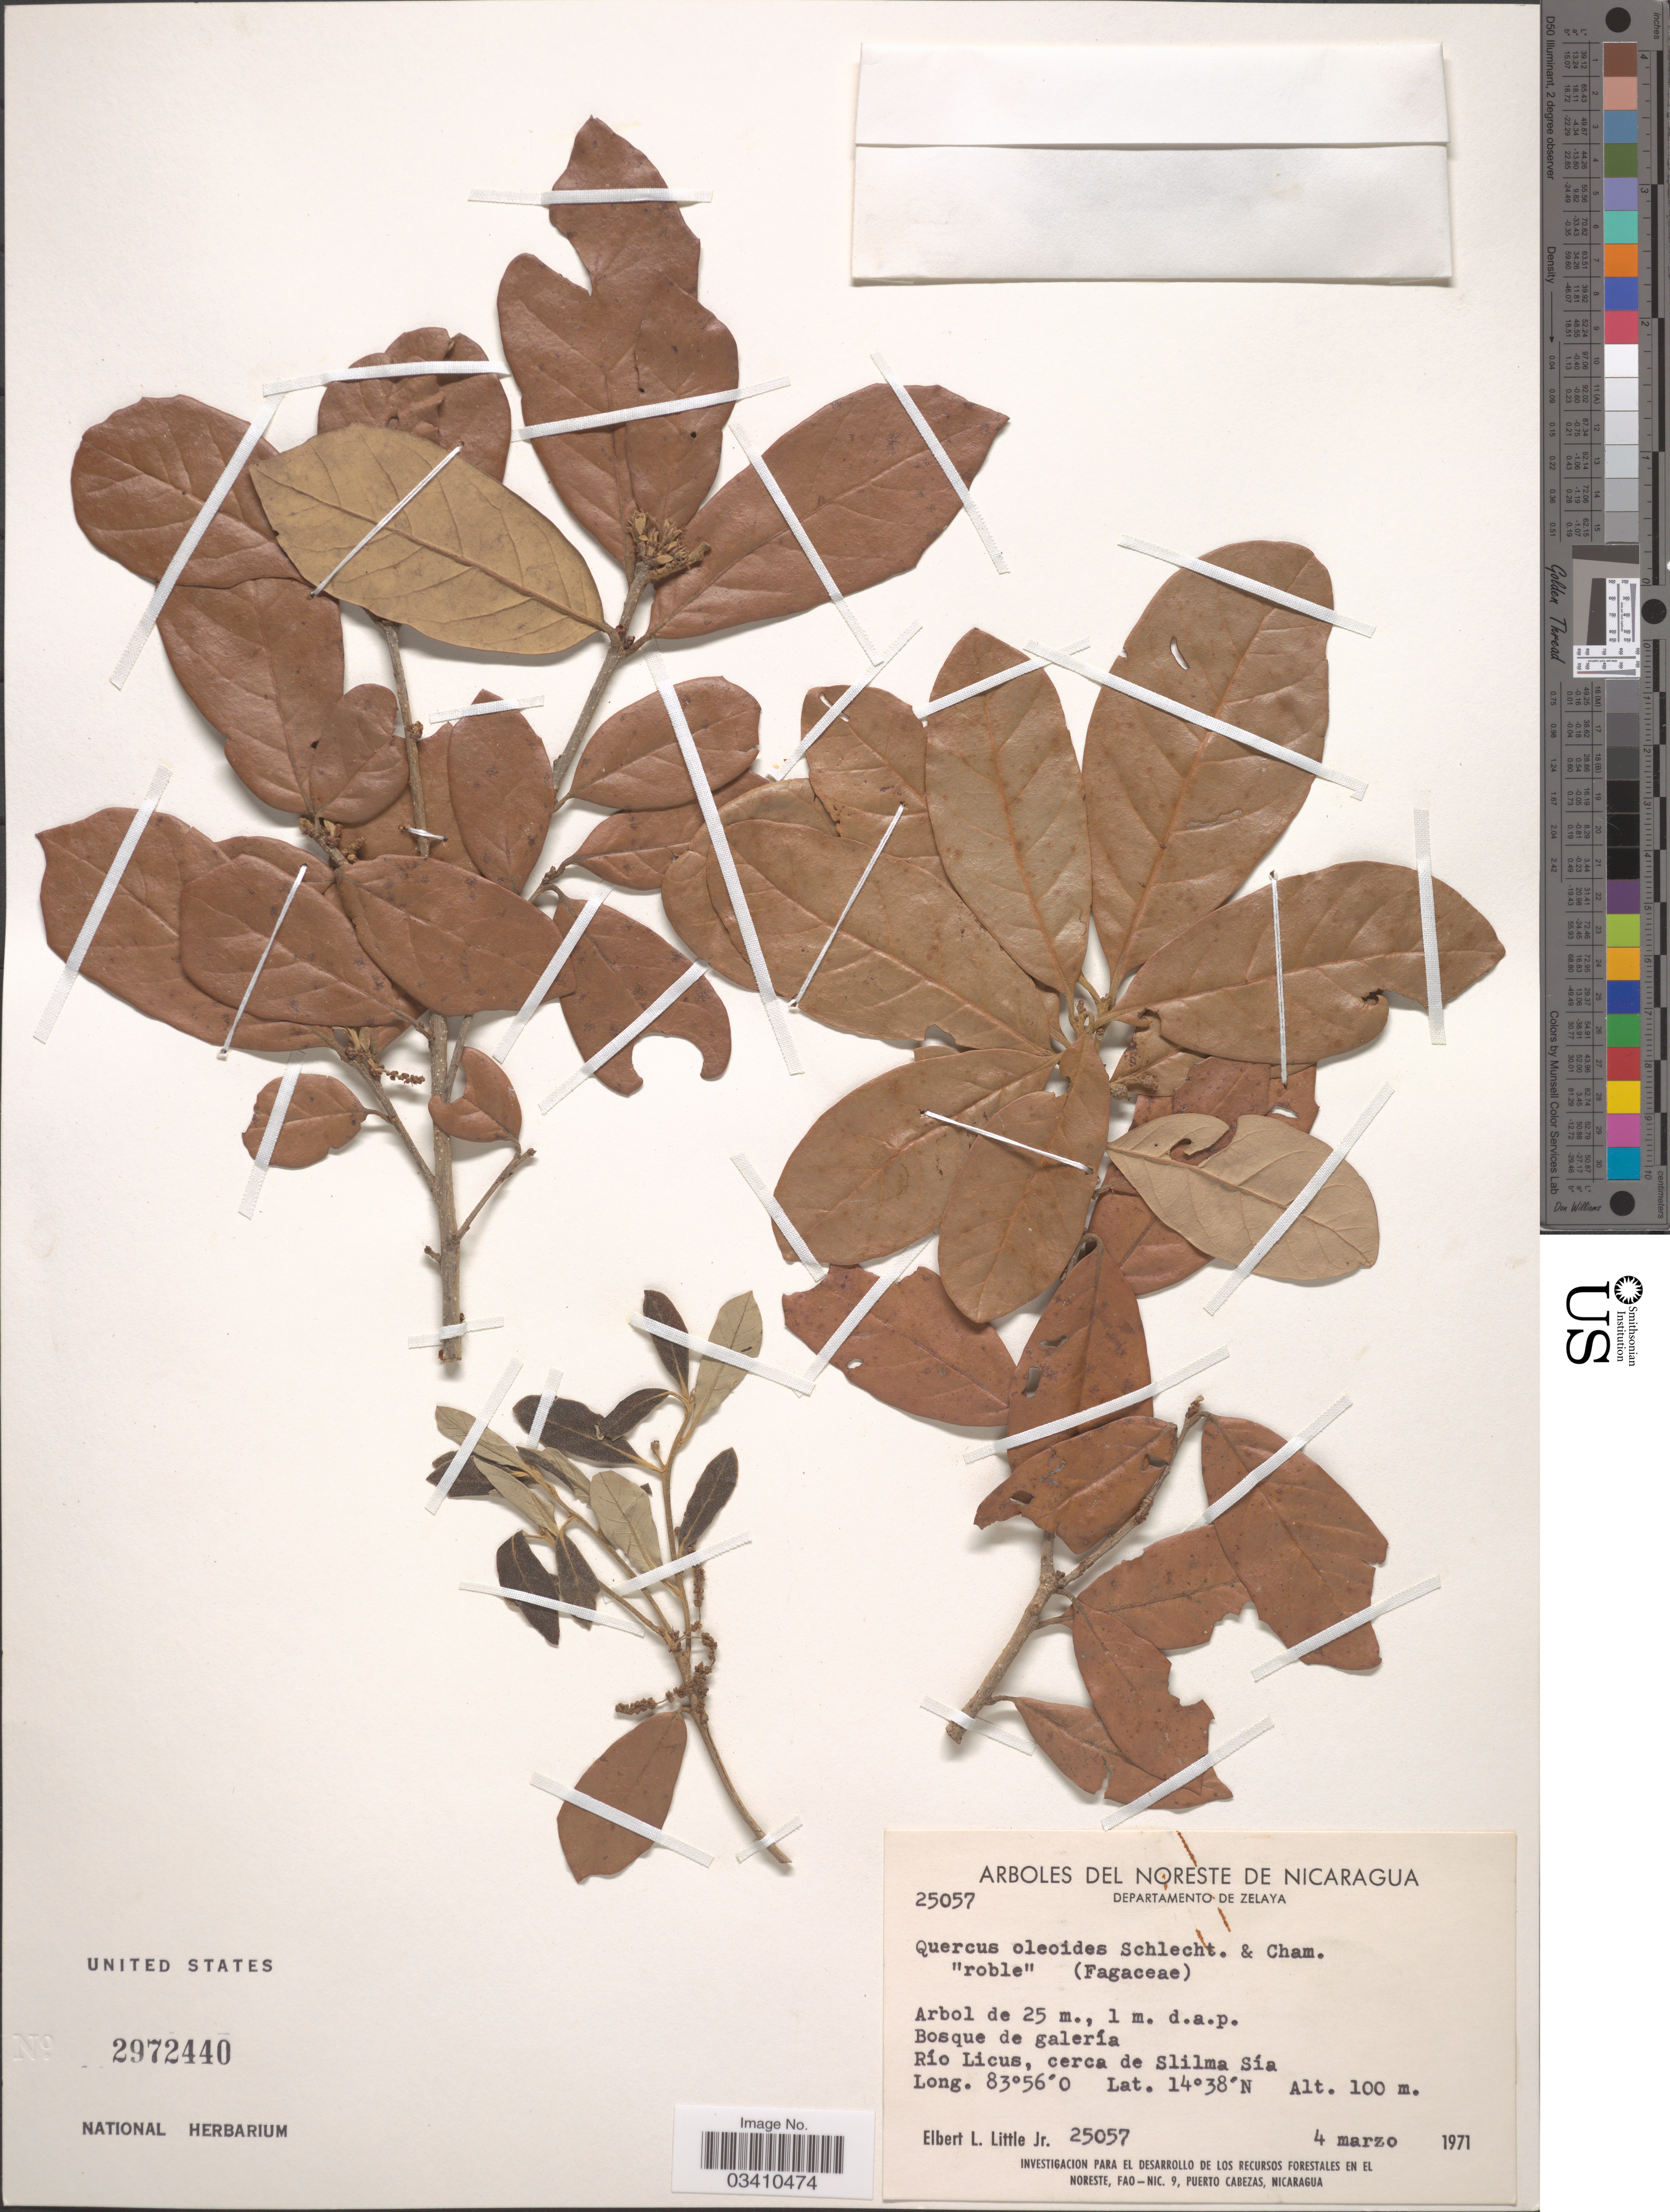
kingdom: Plantae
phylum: Tracheophyta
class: Magnoliopsida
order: Fagales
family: Fagaceae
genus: Quercus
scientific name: Quercus oleoides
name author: Schltdl. & Cham.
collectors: E. L. Little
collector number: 25057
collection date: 1971-03-04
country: Nicaragua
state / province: Atlántico Norte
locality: Noreste de Nicaragua. Departamento de Zelaya. Río Licus, cerca de Slilma Sía.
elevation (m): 100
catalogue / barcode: US 2972440